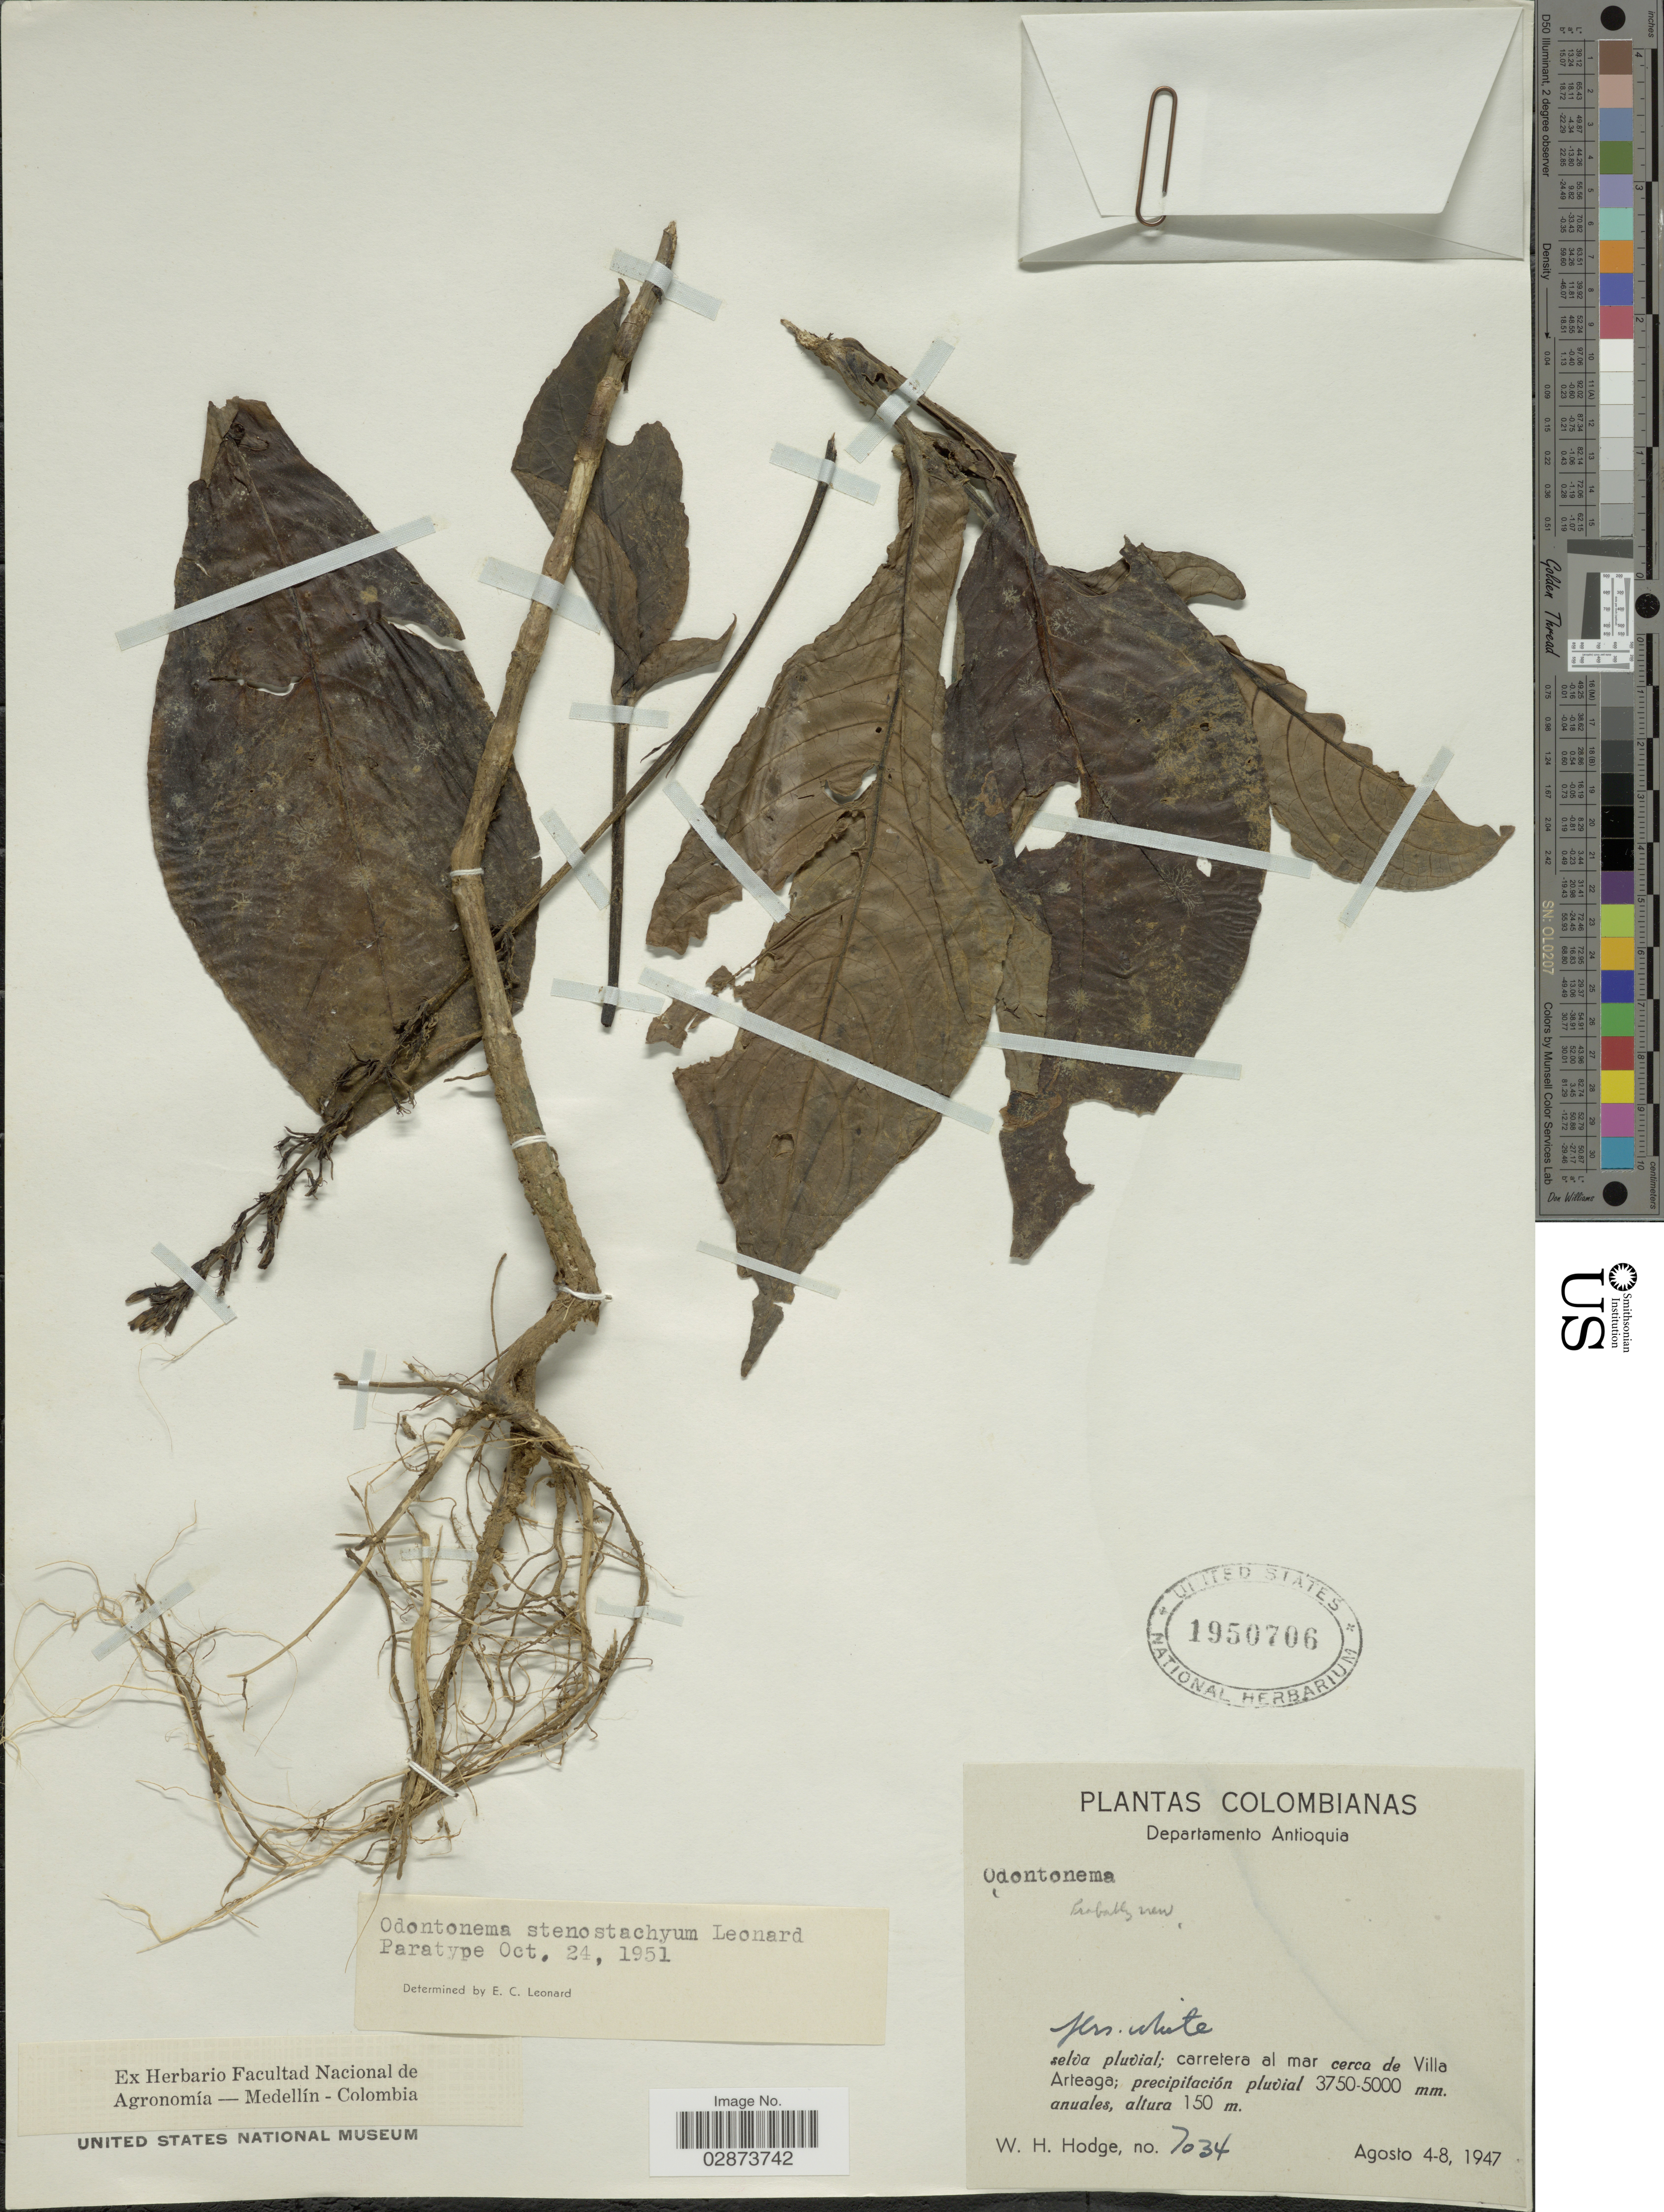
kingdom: Plantae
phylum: Tracheophyta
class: Magnoliopsida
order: Lamiales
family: Acanthaceae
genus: Odontonema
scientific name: Odontonema stenostachyum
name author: Leonard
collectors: W. Hodge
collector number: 7034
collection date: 1947-08-04/1947-08-08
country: Colombia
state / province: Antioquia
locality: Departamento Antioquia. Carretera al mar cerca de Villa Arteaga.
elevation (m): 150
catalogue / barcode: US 1950706